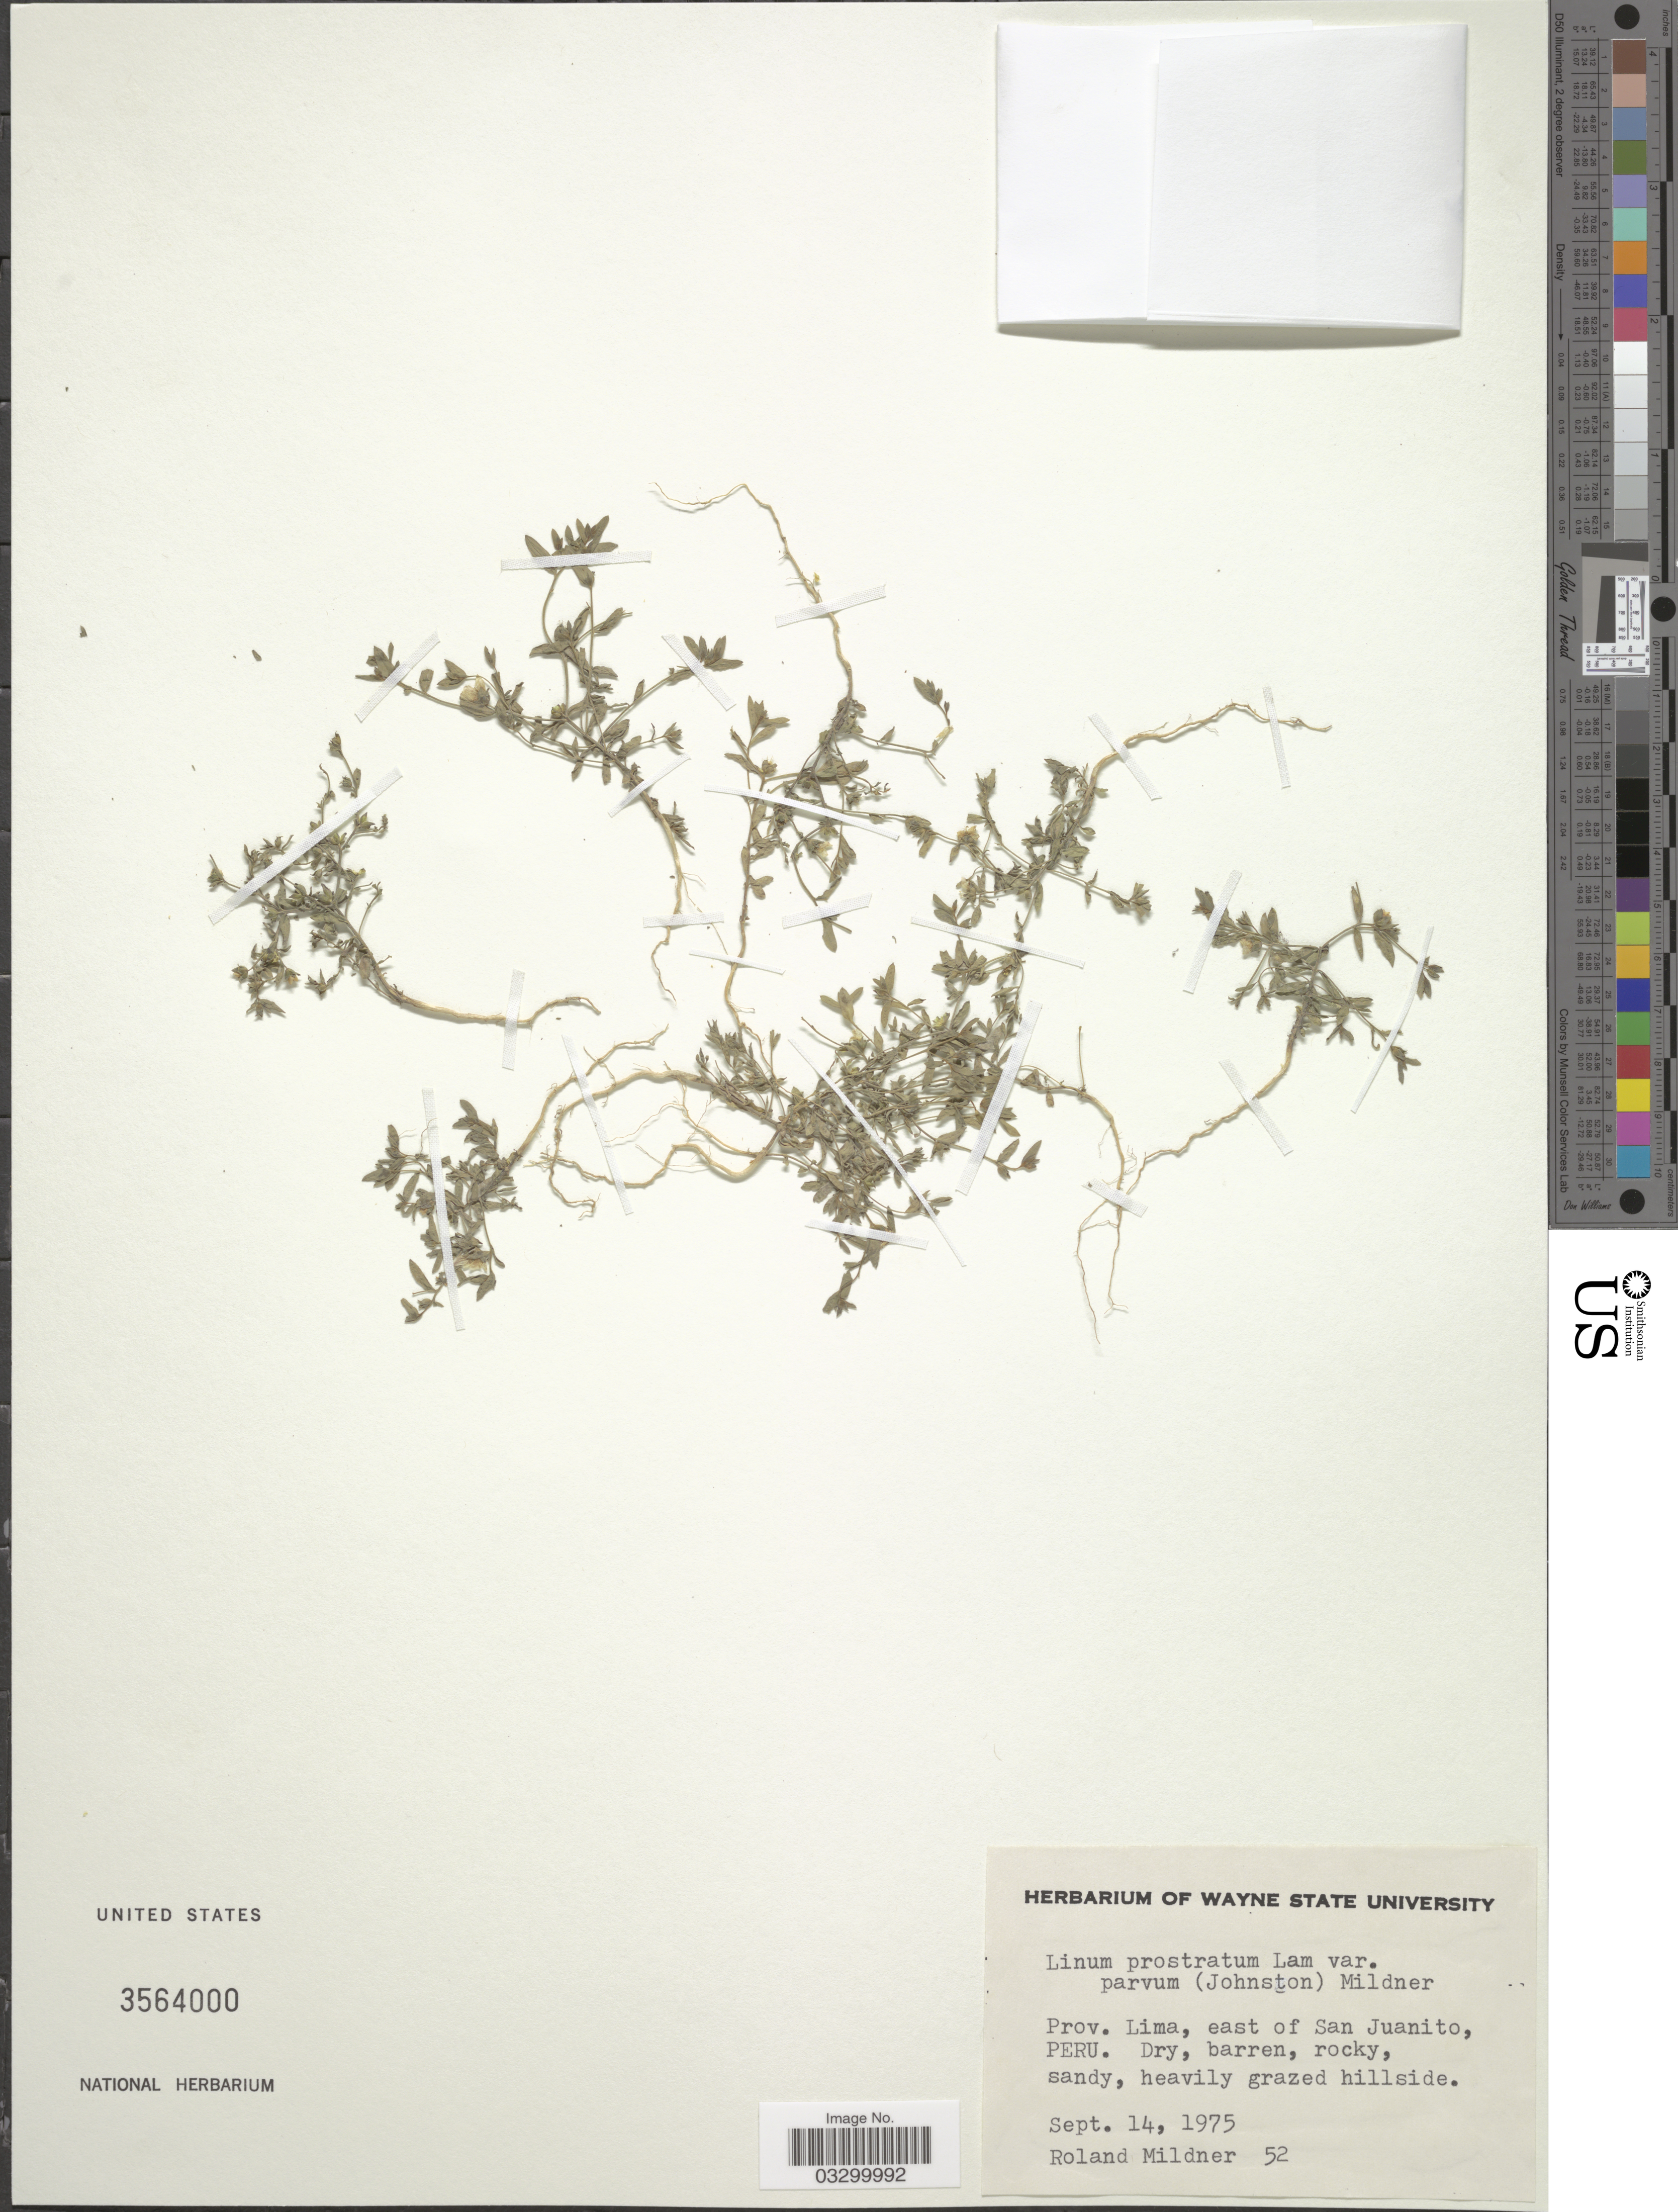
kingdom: Plantae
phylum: Tracheophyta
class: Magnoliopsida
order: Malpighiales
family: Linaceae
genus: Linum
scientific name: Linum parvum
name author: I.M. Johnst.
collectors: R. Mildner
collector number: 52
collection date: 1975-09-14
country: Peru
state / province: Lima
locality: Prov. Lima, east of San Juanito.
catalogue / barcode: US 3564000